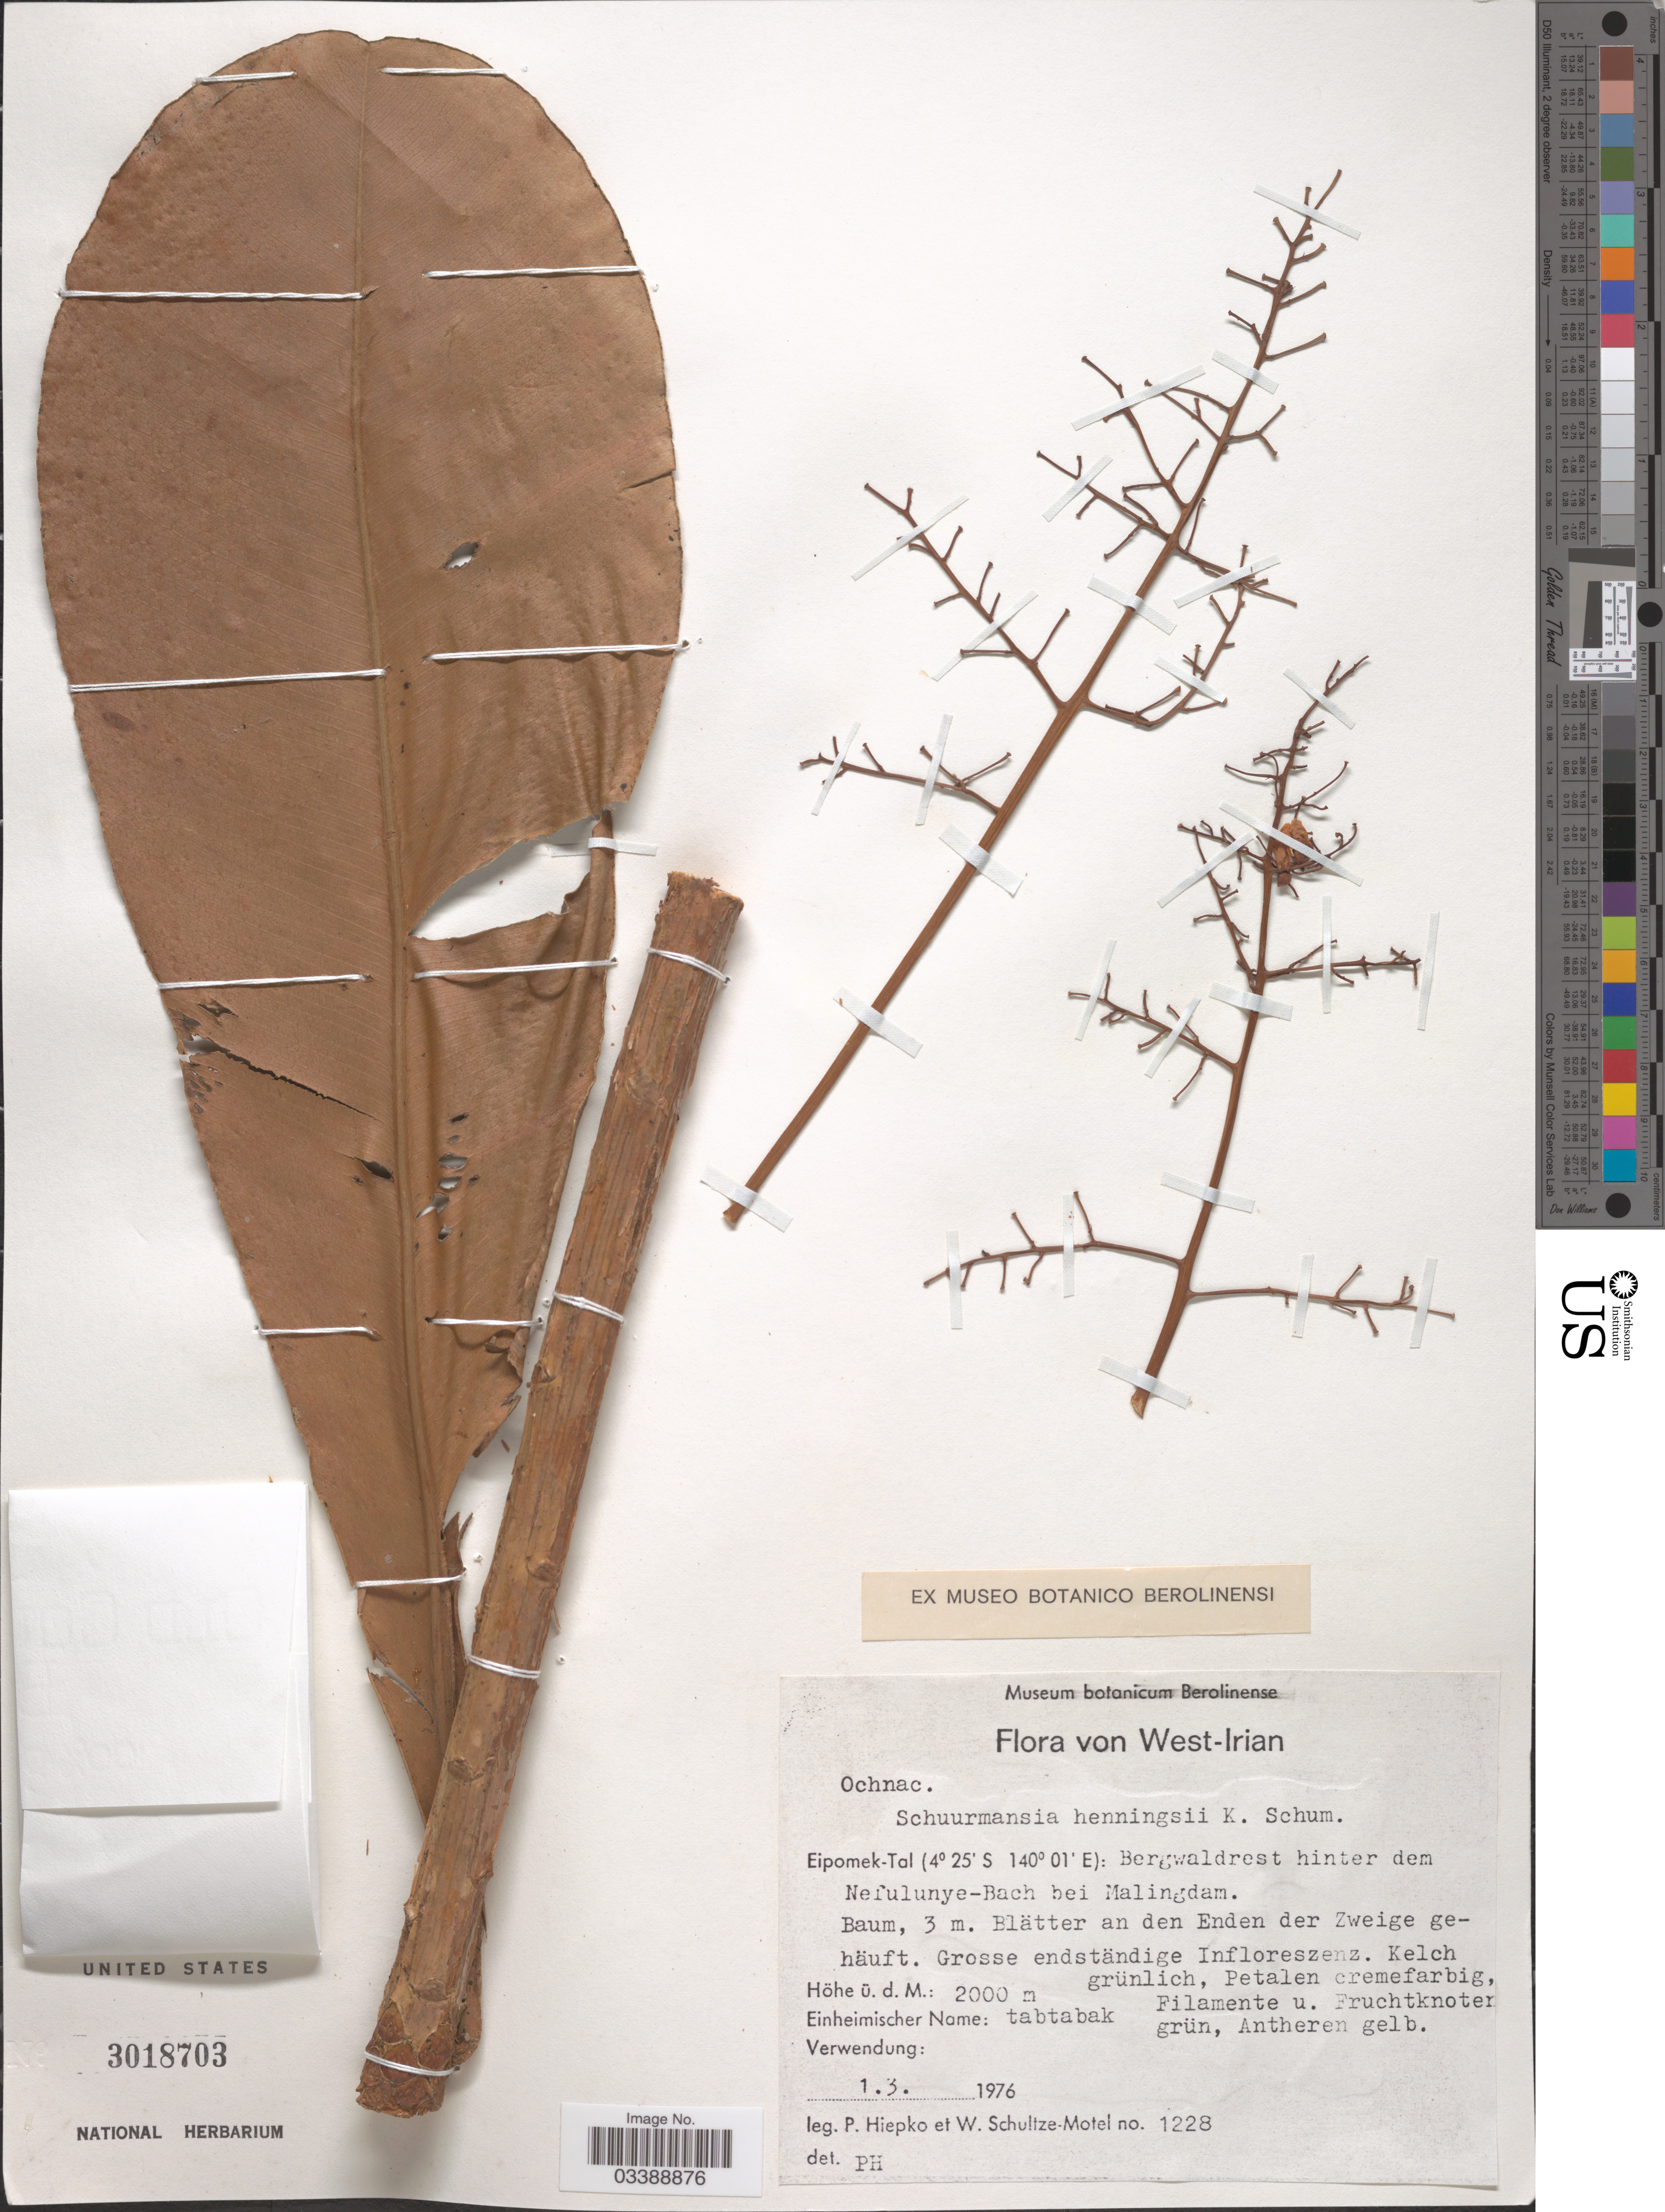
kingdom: Plantae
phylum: Tracheophyta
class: Magnoliopsida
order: Malpighiales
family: Ochnaceae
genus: Schuurmansia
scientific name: Schuurmansia henningsii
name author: K. Schum.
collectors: P. H. Hiepko & W. Schultze-Motel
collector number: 1228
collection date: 1976-03-01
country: Indonesia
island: New Guinea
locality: West-Irian. Eipomek-Tal: Bergwaldrest hinter dem Nefulunye-Bach bei Malingdam.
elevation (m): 2000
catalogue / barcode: US 3018703